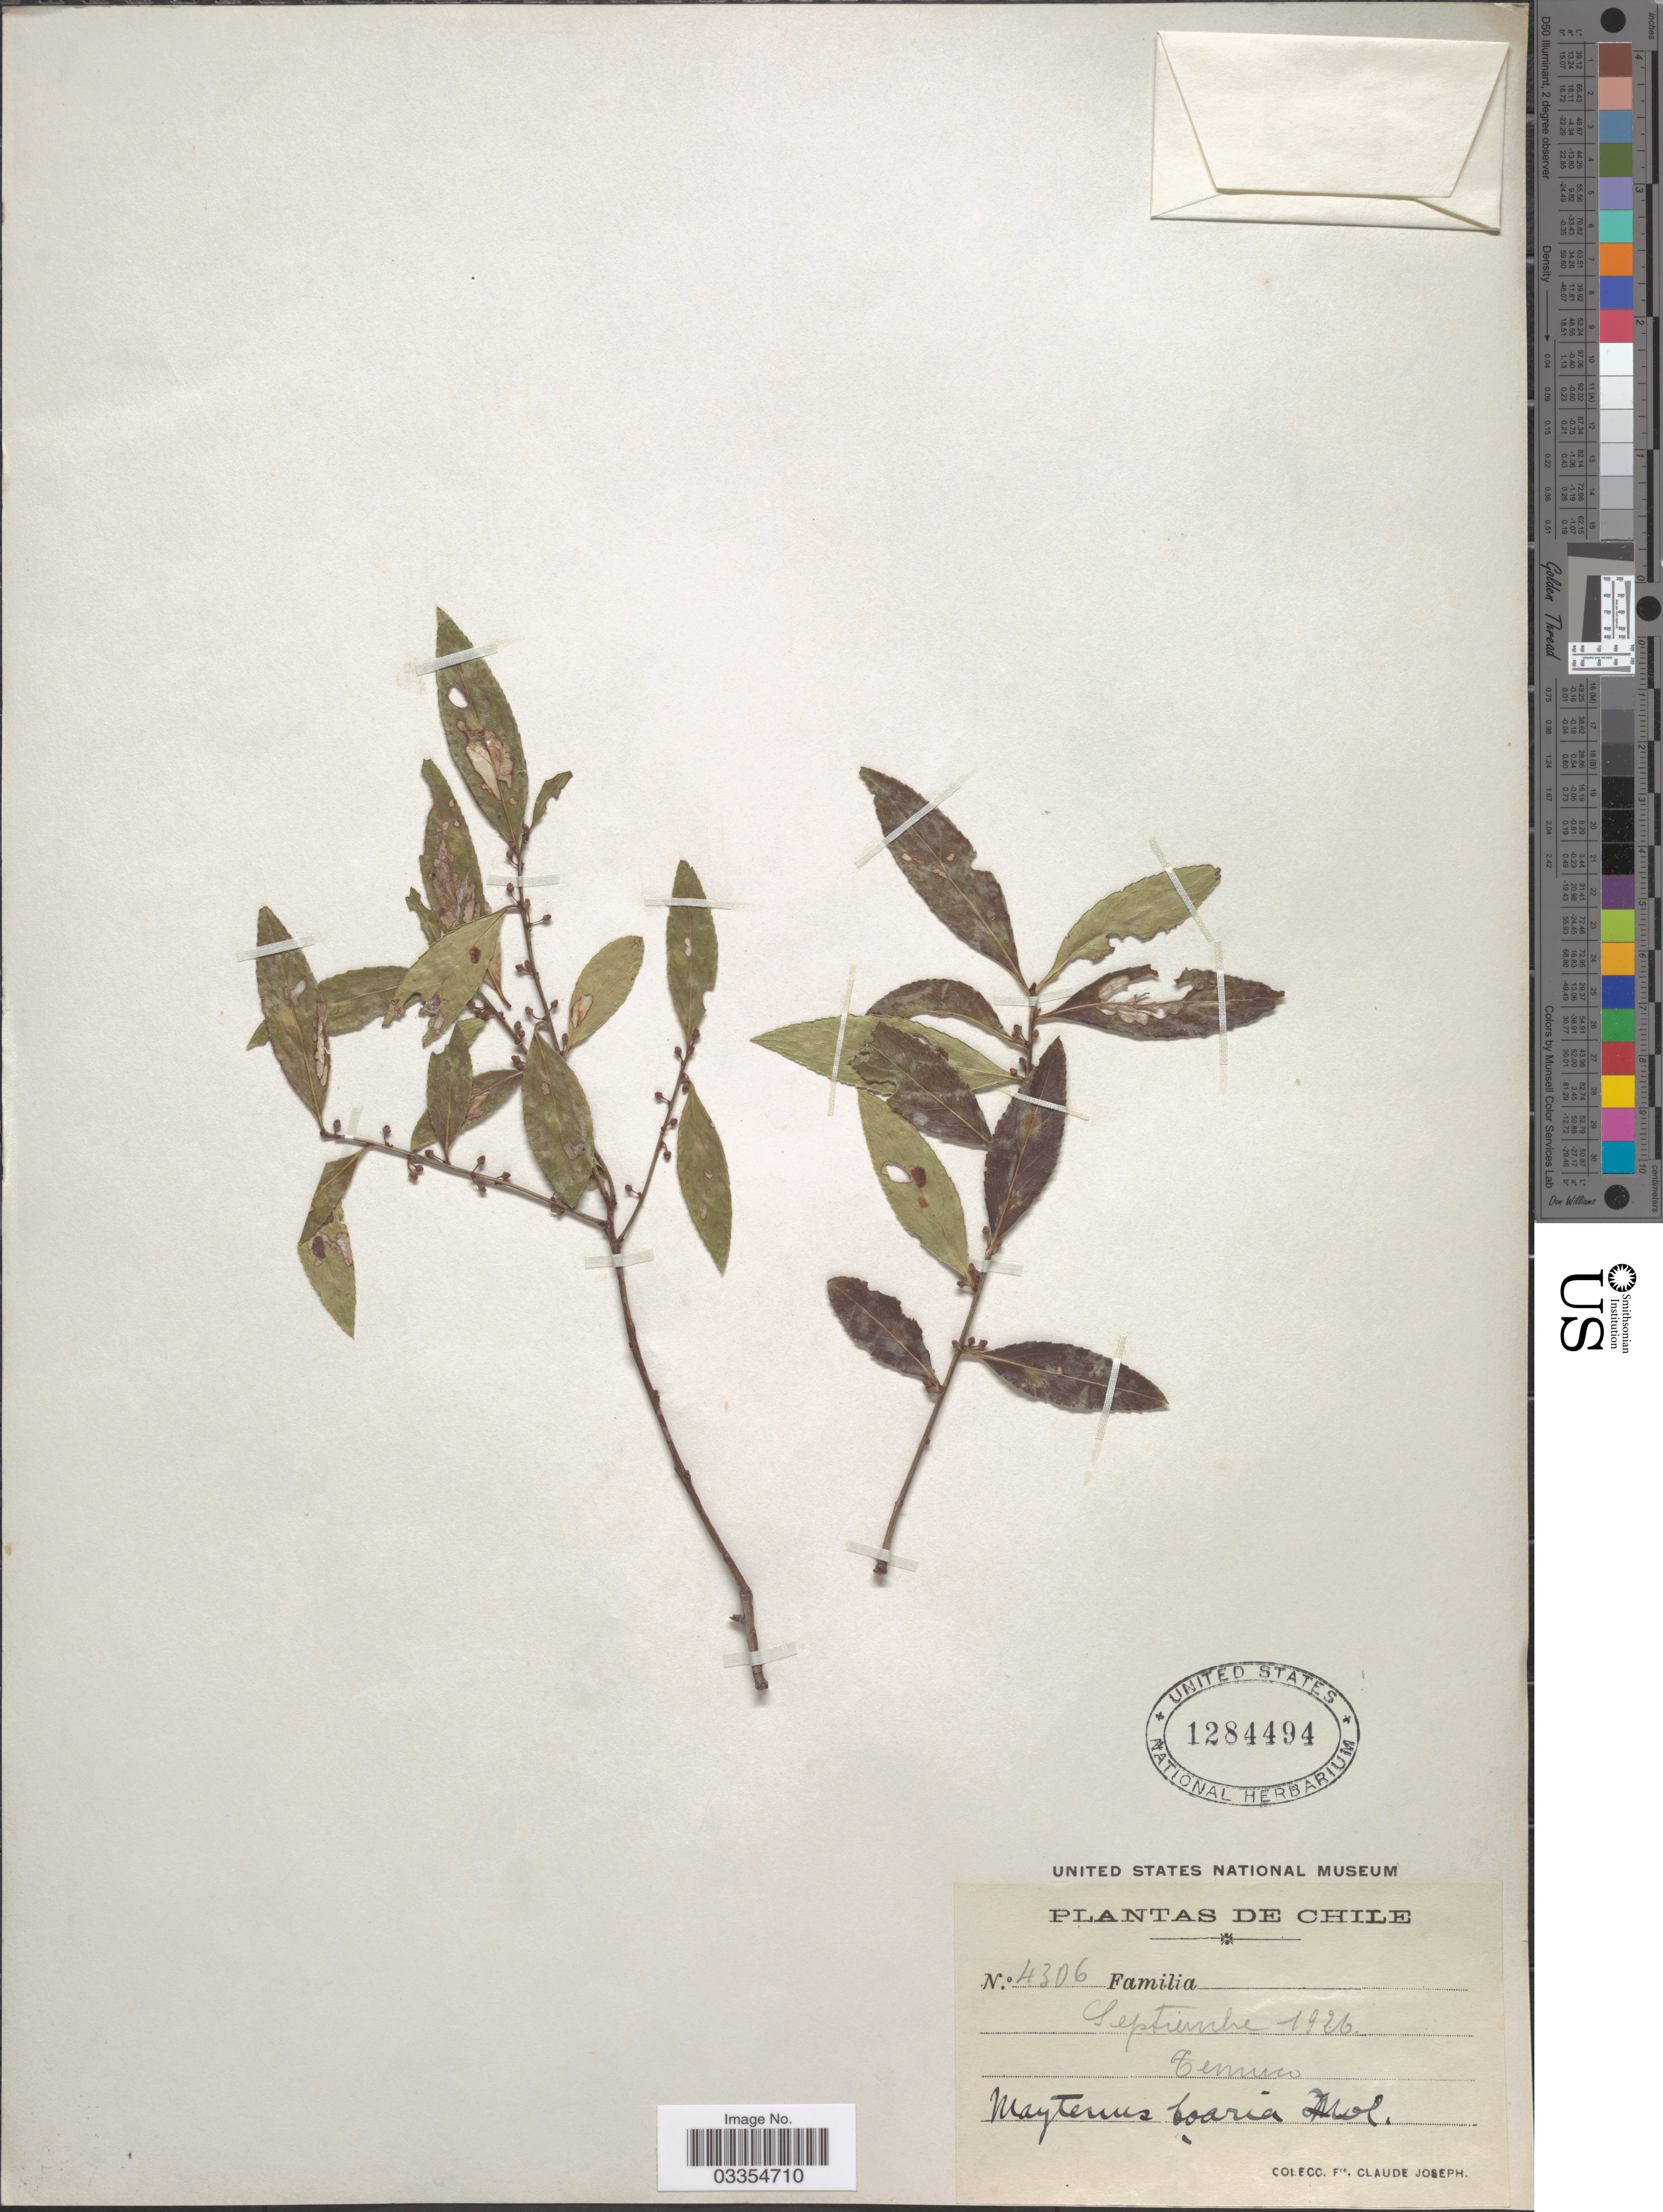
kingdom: Plantae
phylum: Tracheophyta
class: Magnoliopsida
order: Celastrales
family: Celastraceae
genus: Maytenus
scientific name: Maytenus boaria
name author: Molina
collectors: Bro. Claude-Joseph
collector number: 4306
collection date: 1926-09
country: Chile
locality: Temuco.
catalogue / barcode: US 1284494